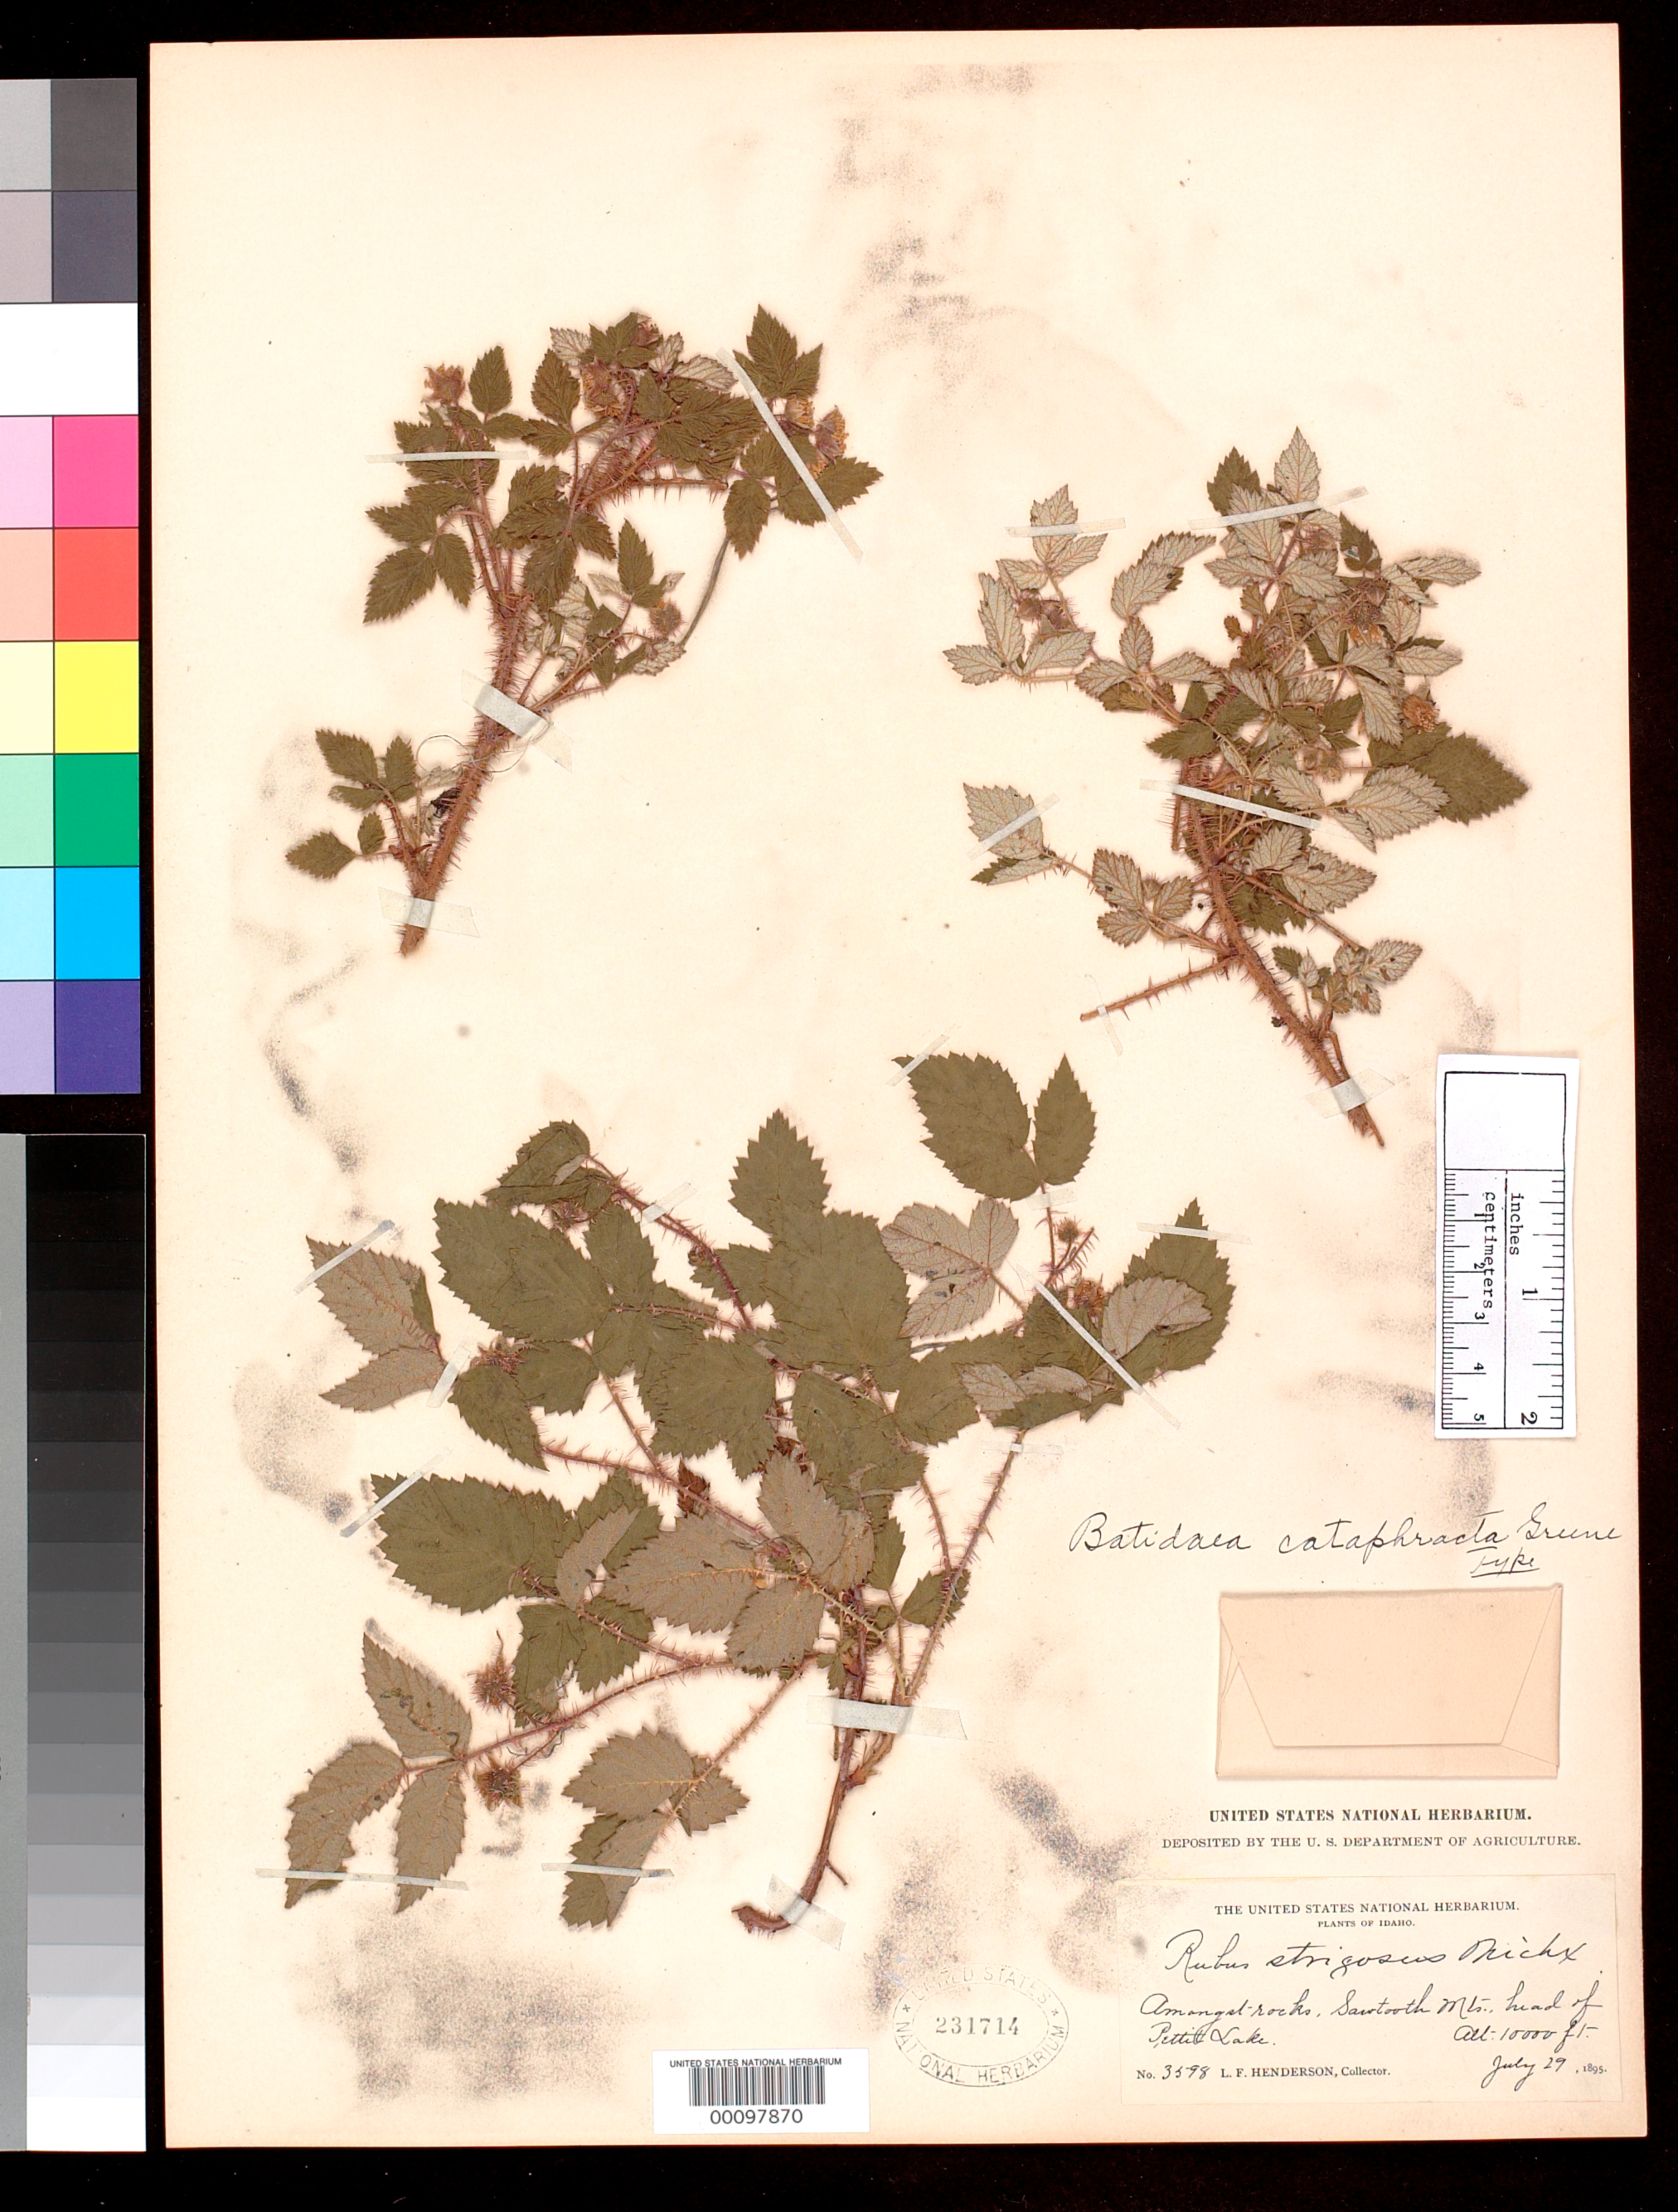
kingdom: Plantae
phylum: Tracheophyta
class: Magnoliopsida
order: Rosales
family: Rosaceae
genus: Batidaea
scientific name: Batidaea cataphracta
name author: Greene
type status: Holotype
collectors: L. F. Henderson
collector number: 3598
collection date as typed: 29 Jul 1895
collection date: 1895-07-29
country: United States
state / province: Idaho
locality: Sawtooth Mountains, Pettit Lake.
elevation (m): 3048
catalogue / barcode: US 231714